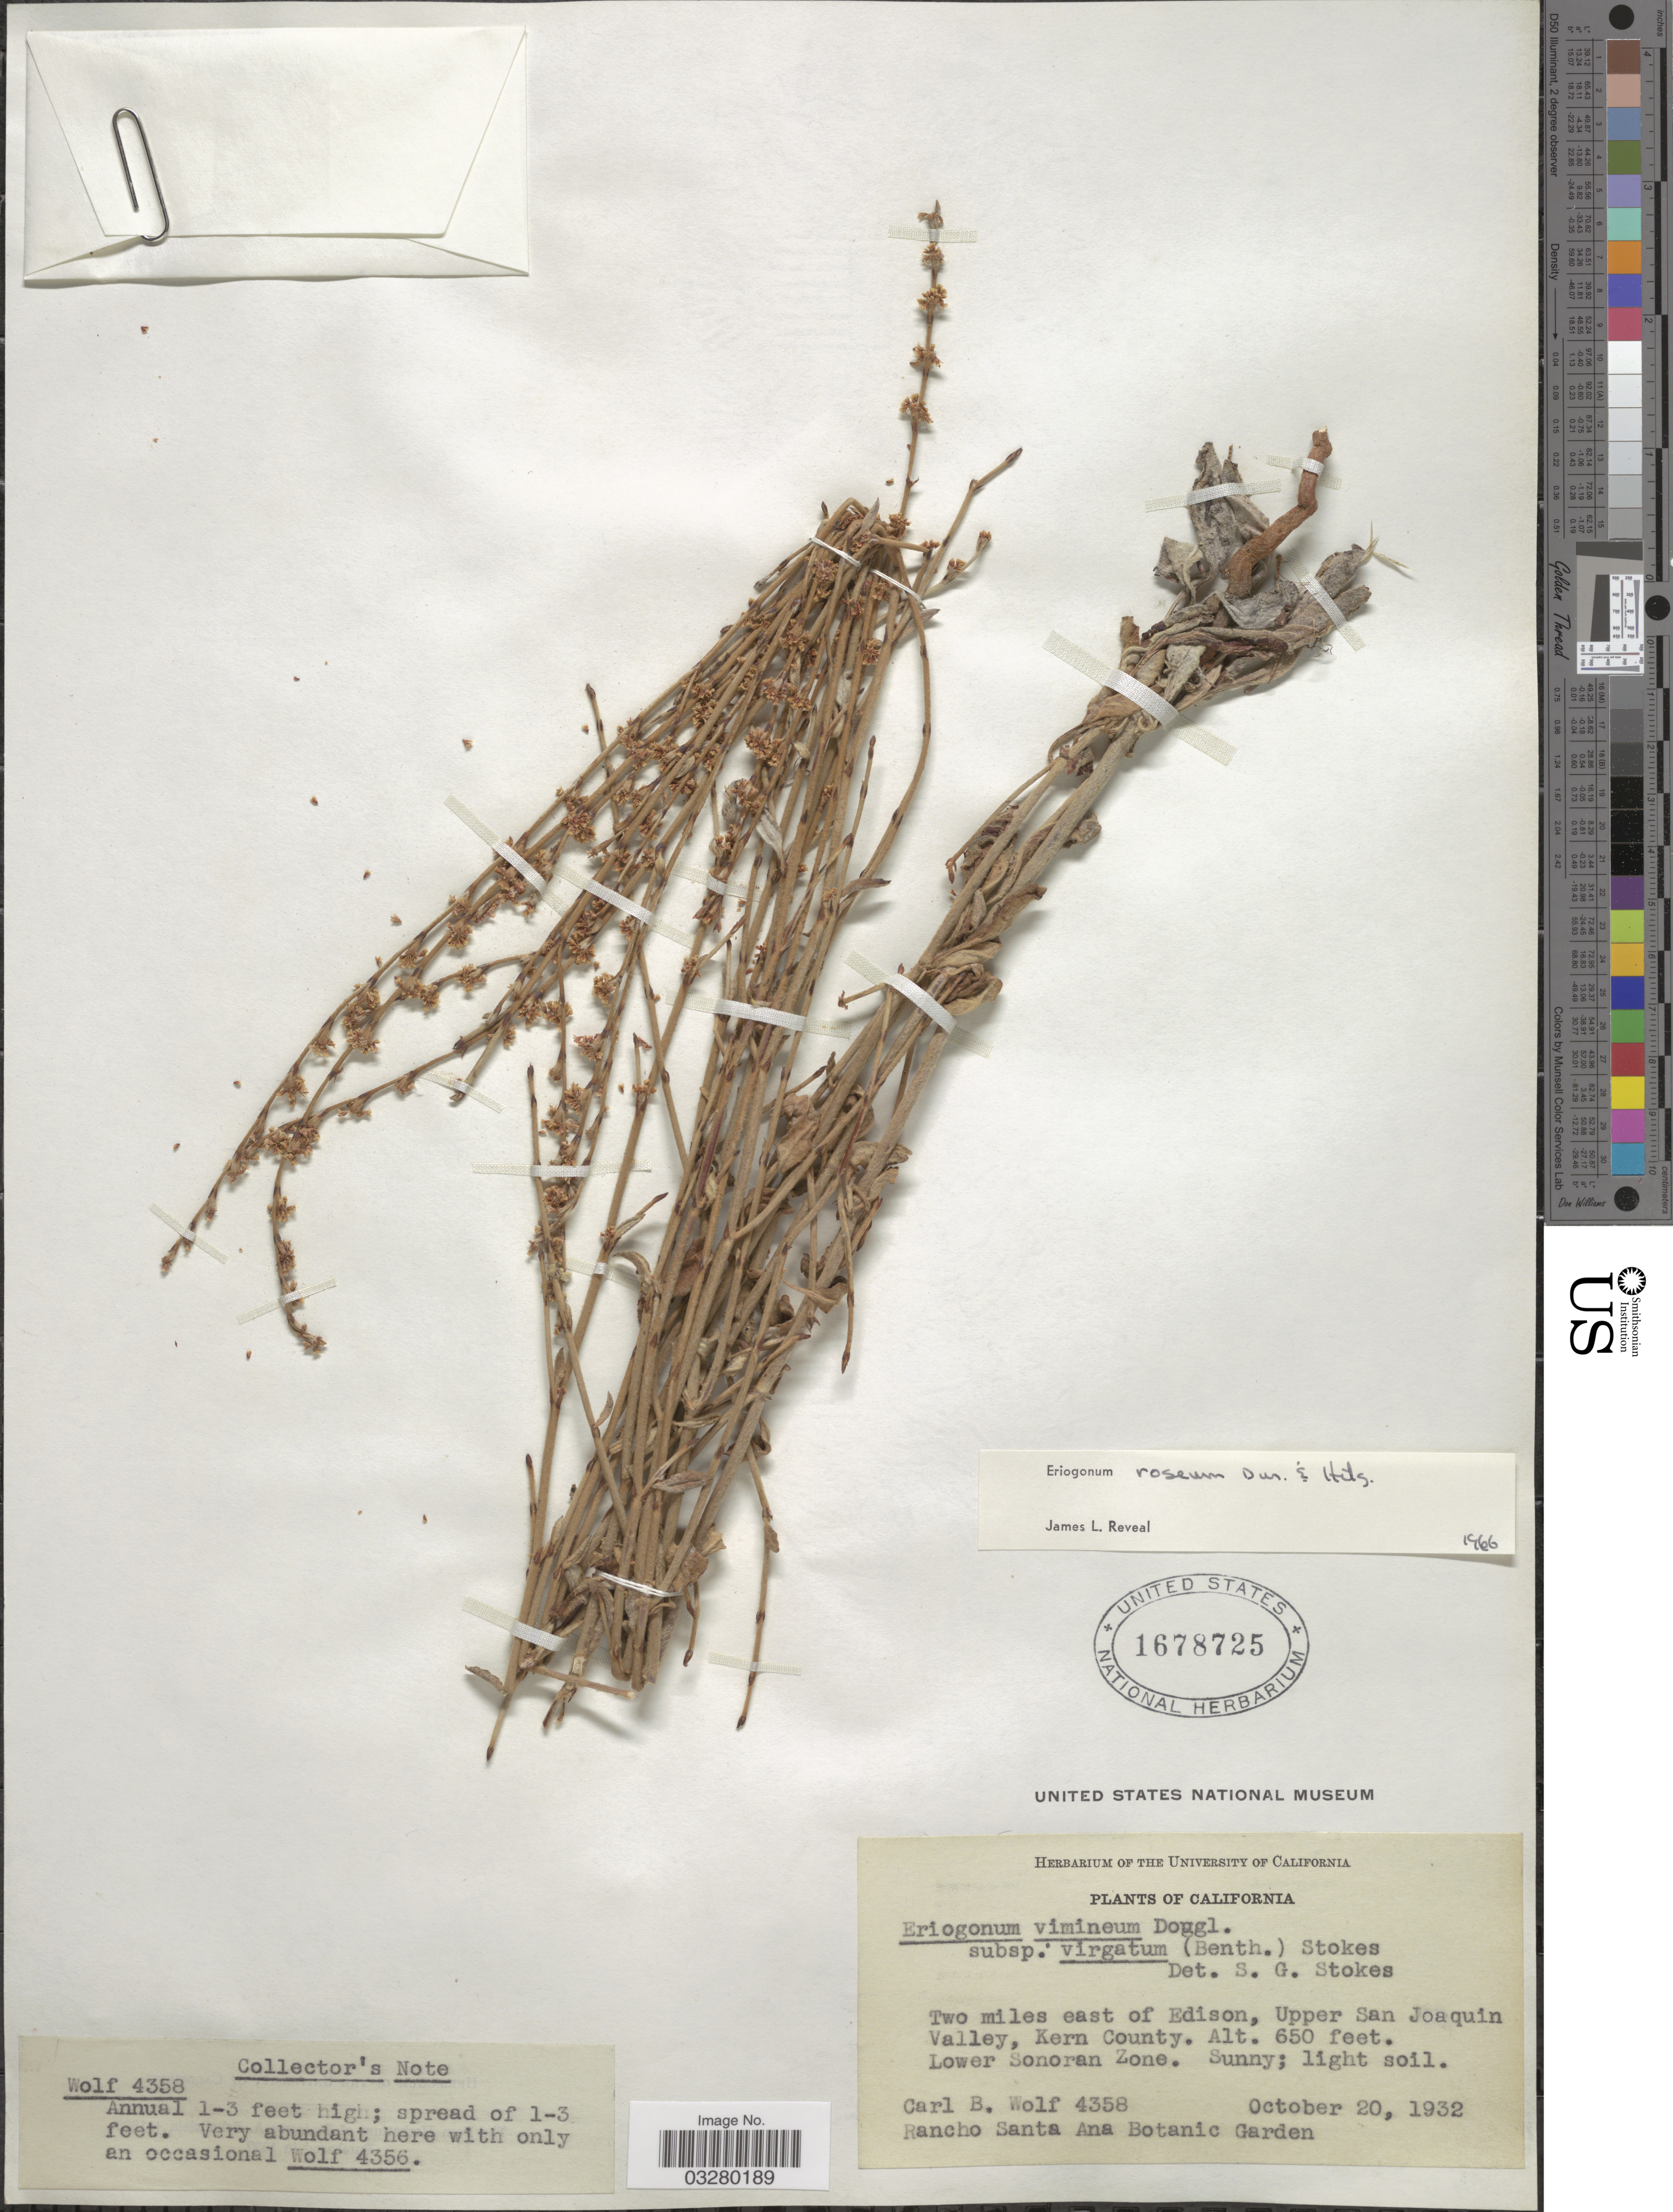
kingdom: Plantae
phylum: Tracheophyta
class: Magnoliopsida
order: Caryophyllales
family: Polygonaceae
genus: Eriogonum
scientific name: Eriogonum roseum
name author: Durand & Hilg.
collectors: C. B. Wolf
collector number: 4358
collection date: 1932-10-20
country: United States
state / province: California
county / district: Kern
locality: Two miles east of Edison, Upper San Joaquin Valley, Kern County. Lower Sonoran Zone.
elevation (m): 198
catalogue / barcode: US 1678725